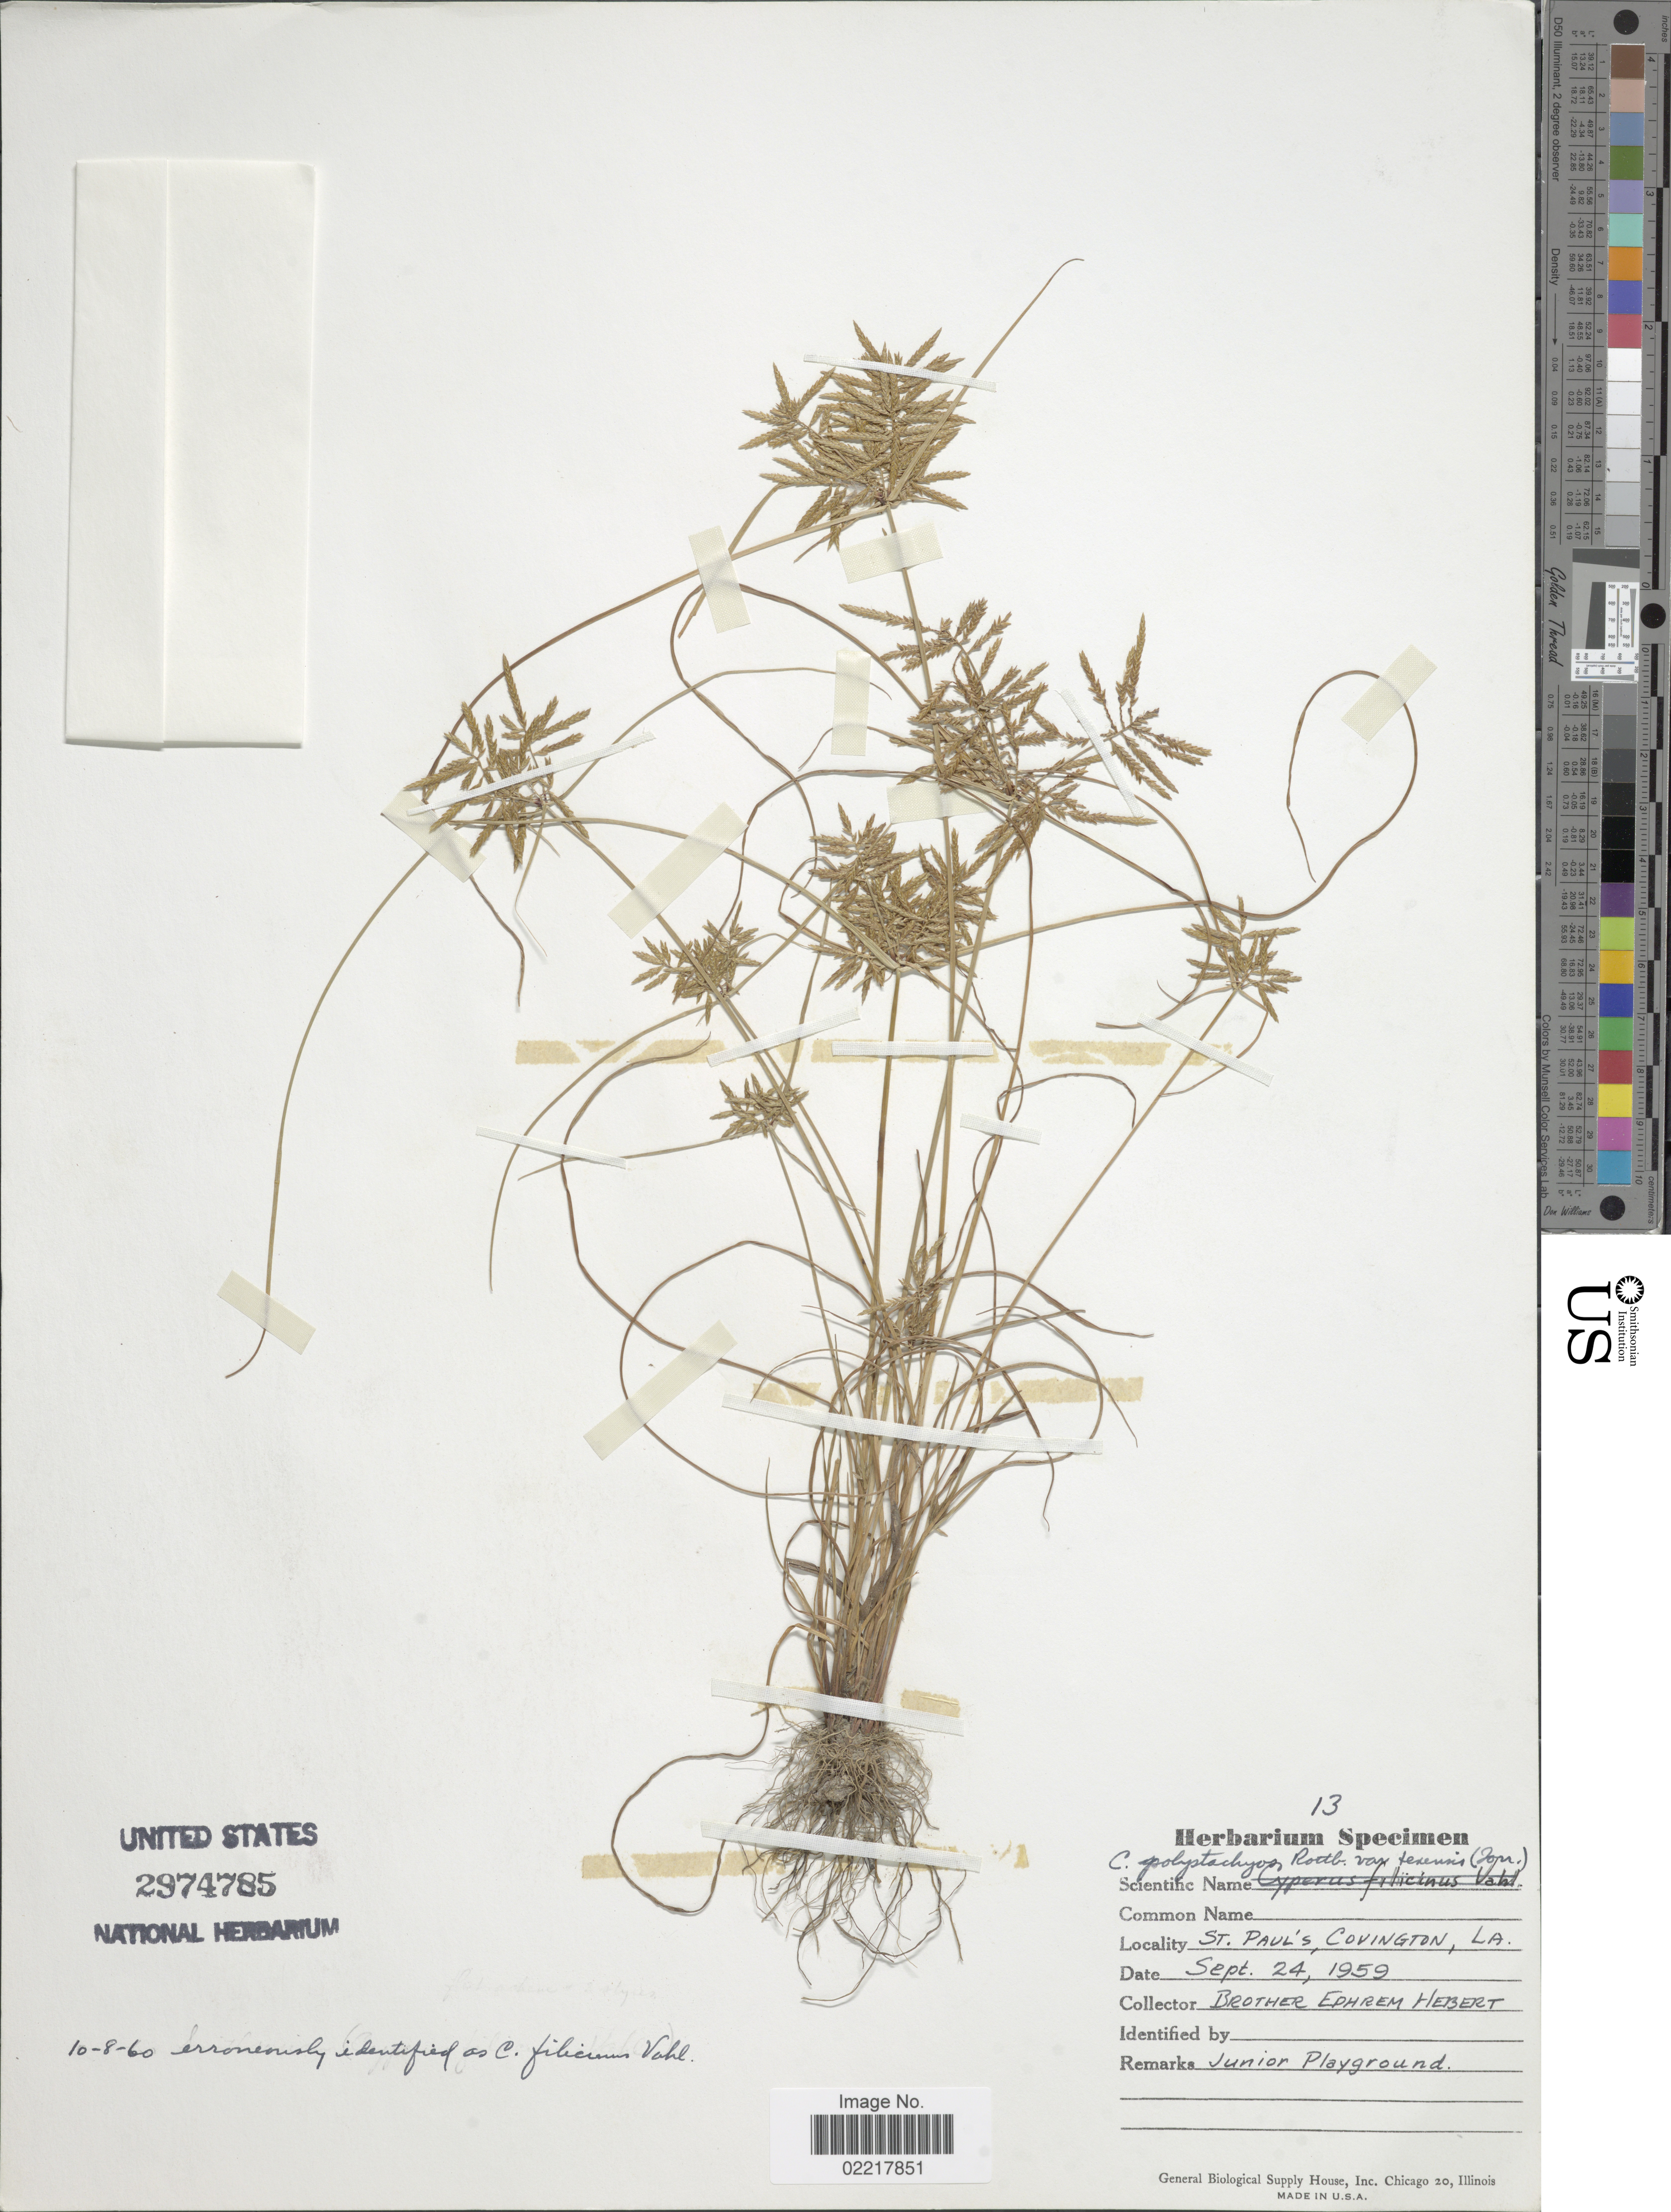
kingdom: Plantae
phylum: Tracheophyta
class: Liliopsida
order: Poales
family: Cyperaceae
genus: Cyperus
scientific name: Cyperus polystachyos var. texensis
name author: (Torr.) Fernald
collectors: E. Hebert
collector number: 13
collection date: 1959-09-24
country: United States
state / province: Louisiana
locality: St Paul's, Covington, Junior Playground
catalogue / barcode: US 2974785